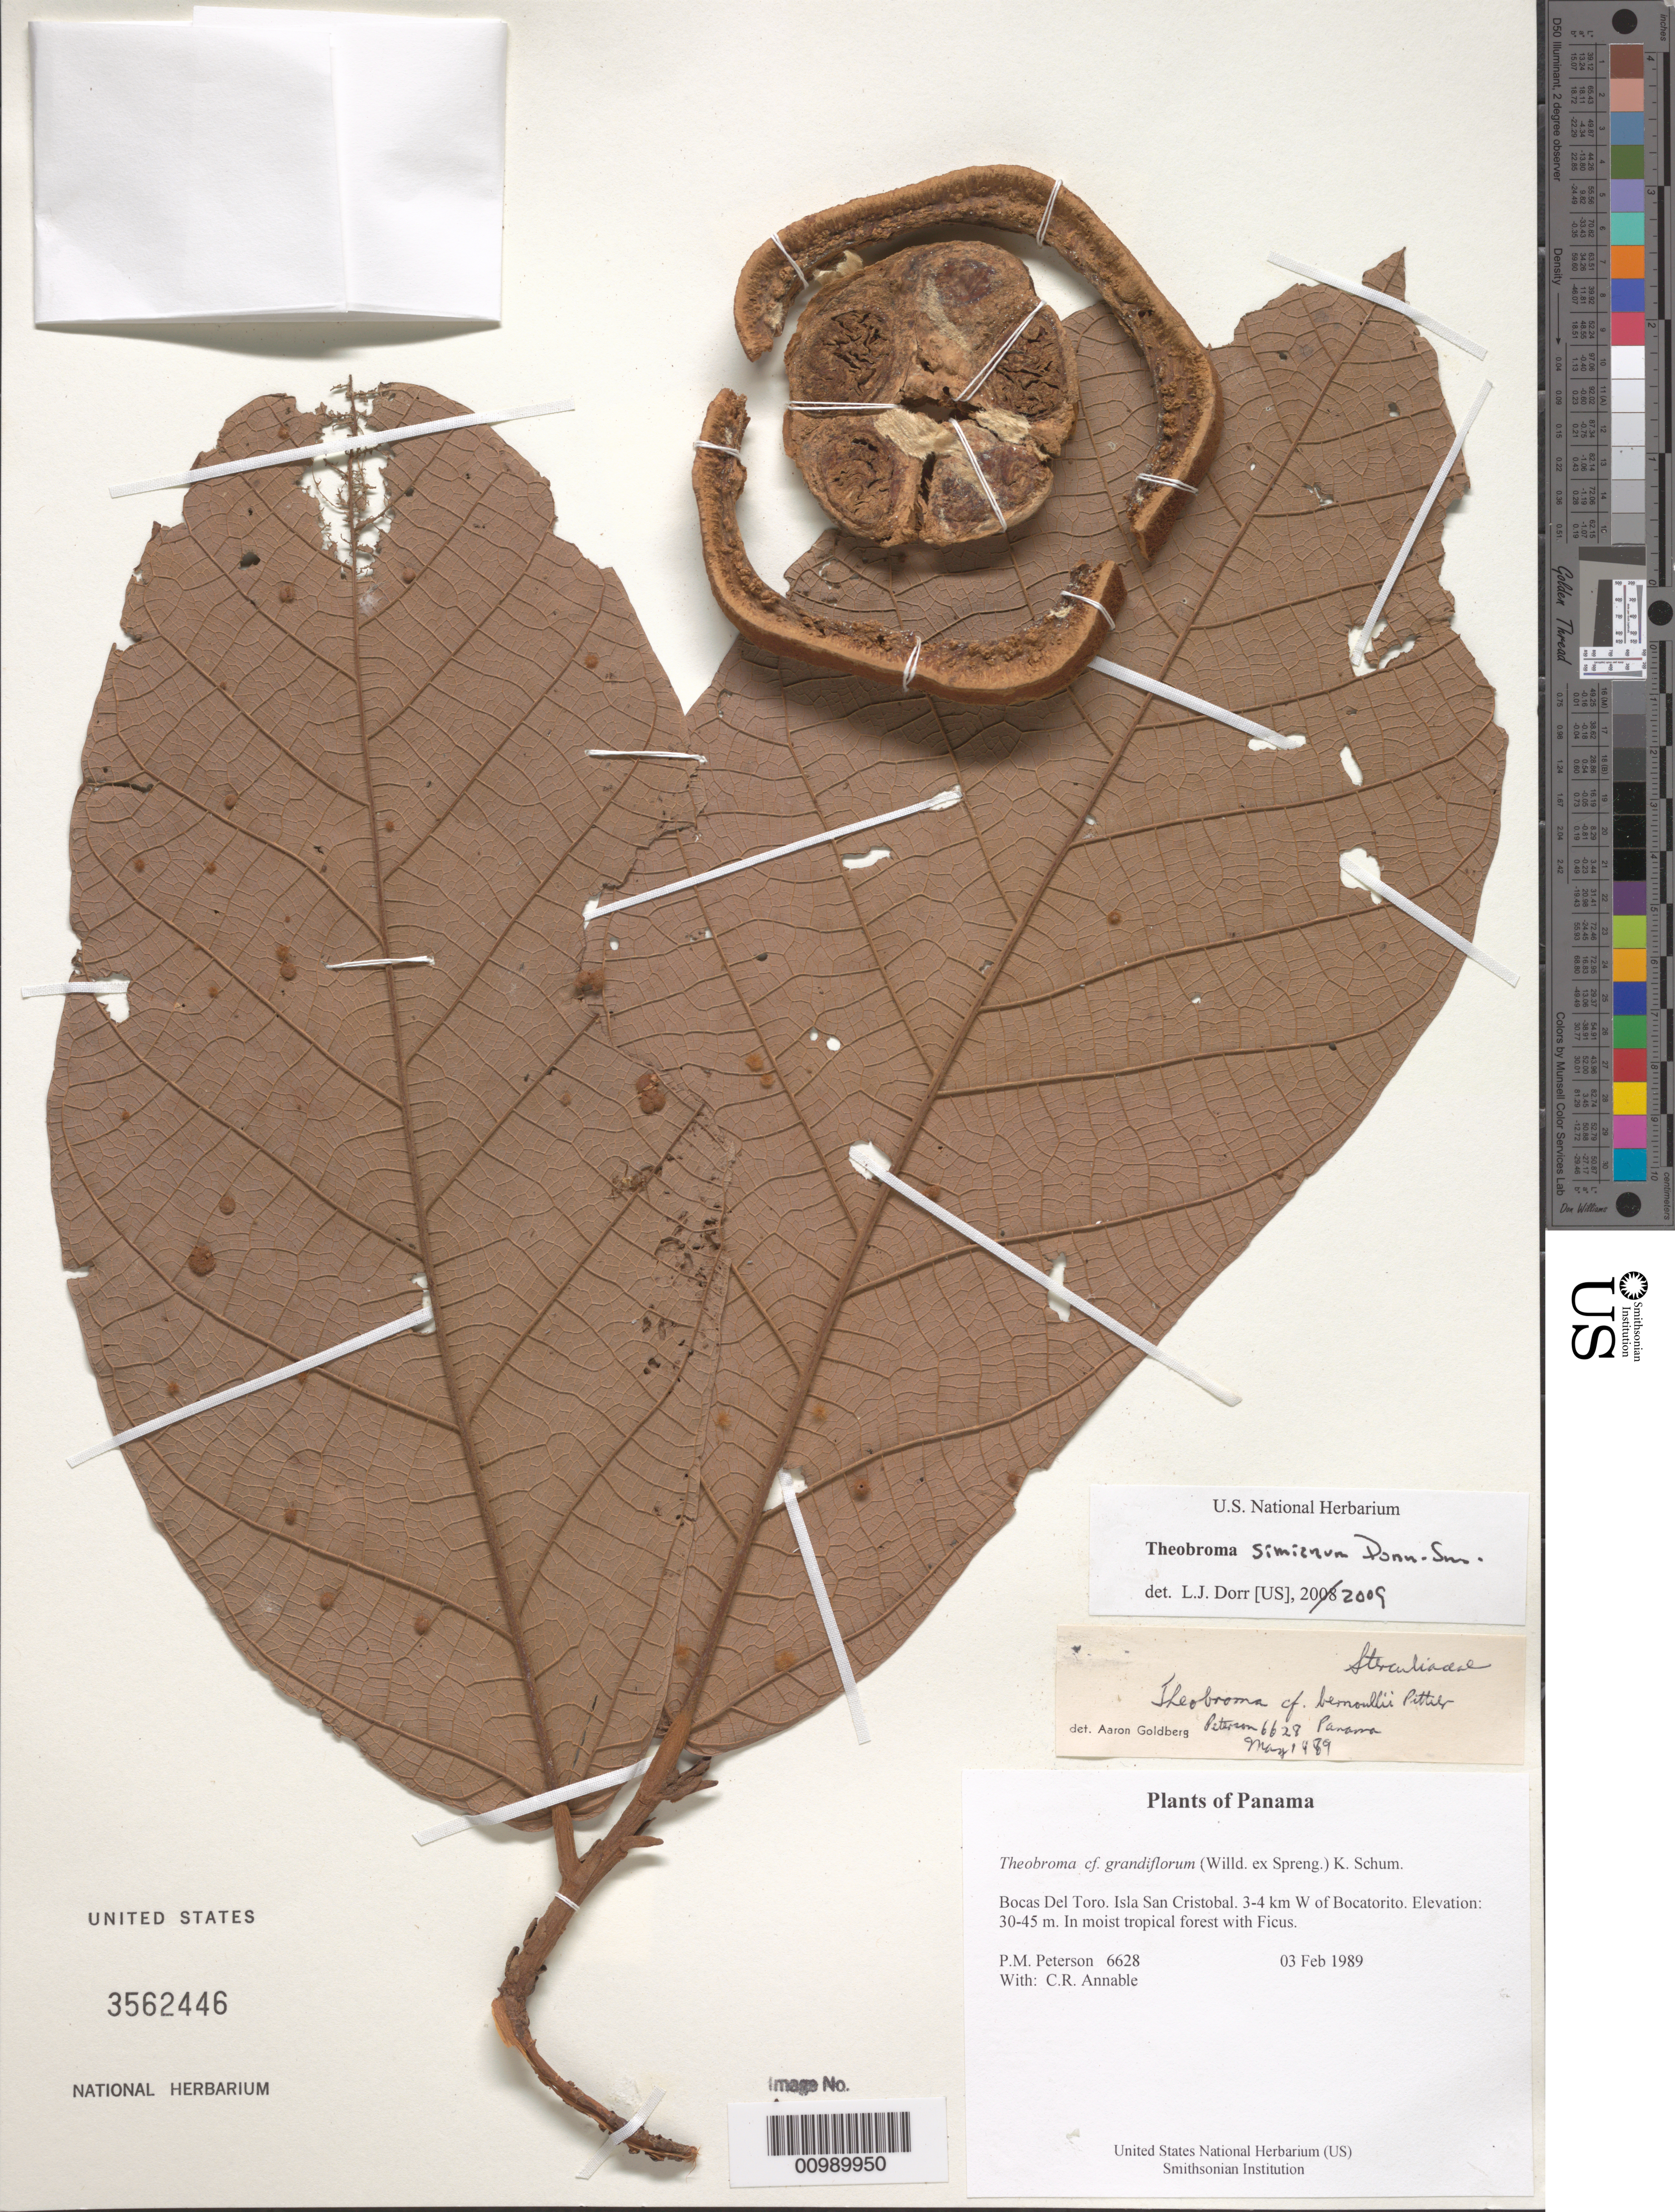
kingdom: Plantae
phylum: Tracheophyta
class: Magnoliopsida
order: Malvales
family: Malvaceae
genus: Theobroma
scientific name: Theobroma simiarum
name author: Donn. Sm.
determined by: Liesner, R. L.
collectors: P. M. Peterson & C. R. Annable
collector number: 06628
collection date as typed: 03 Feb 1989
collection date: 1989-02-03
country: Panama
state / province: Bocas del Toro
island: San Cristobal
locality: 3-4 km W of Bocatorito.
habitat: In moist tropical forest with Ficus.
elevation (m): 30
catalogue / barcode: US 562446